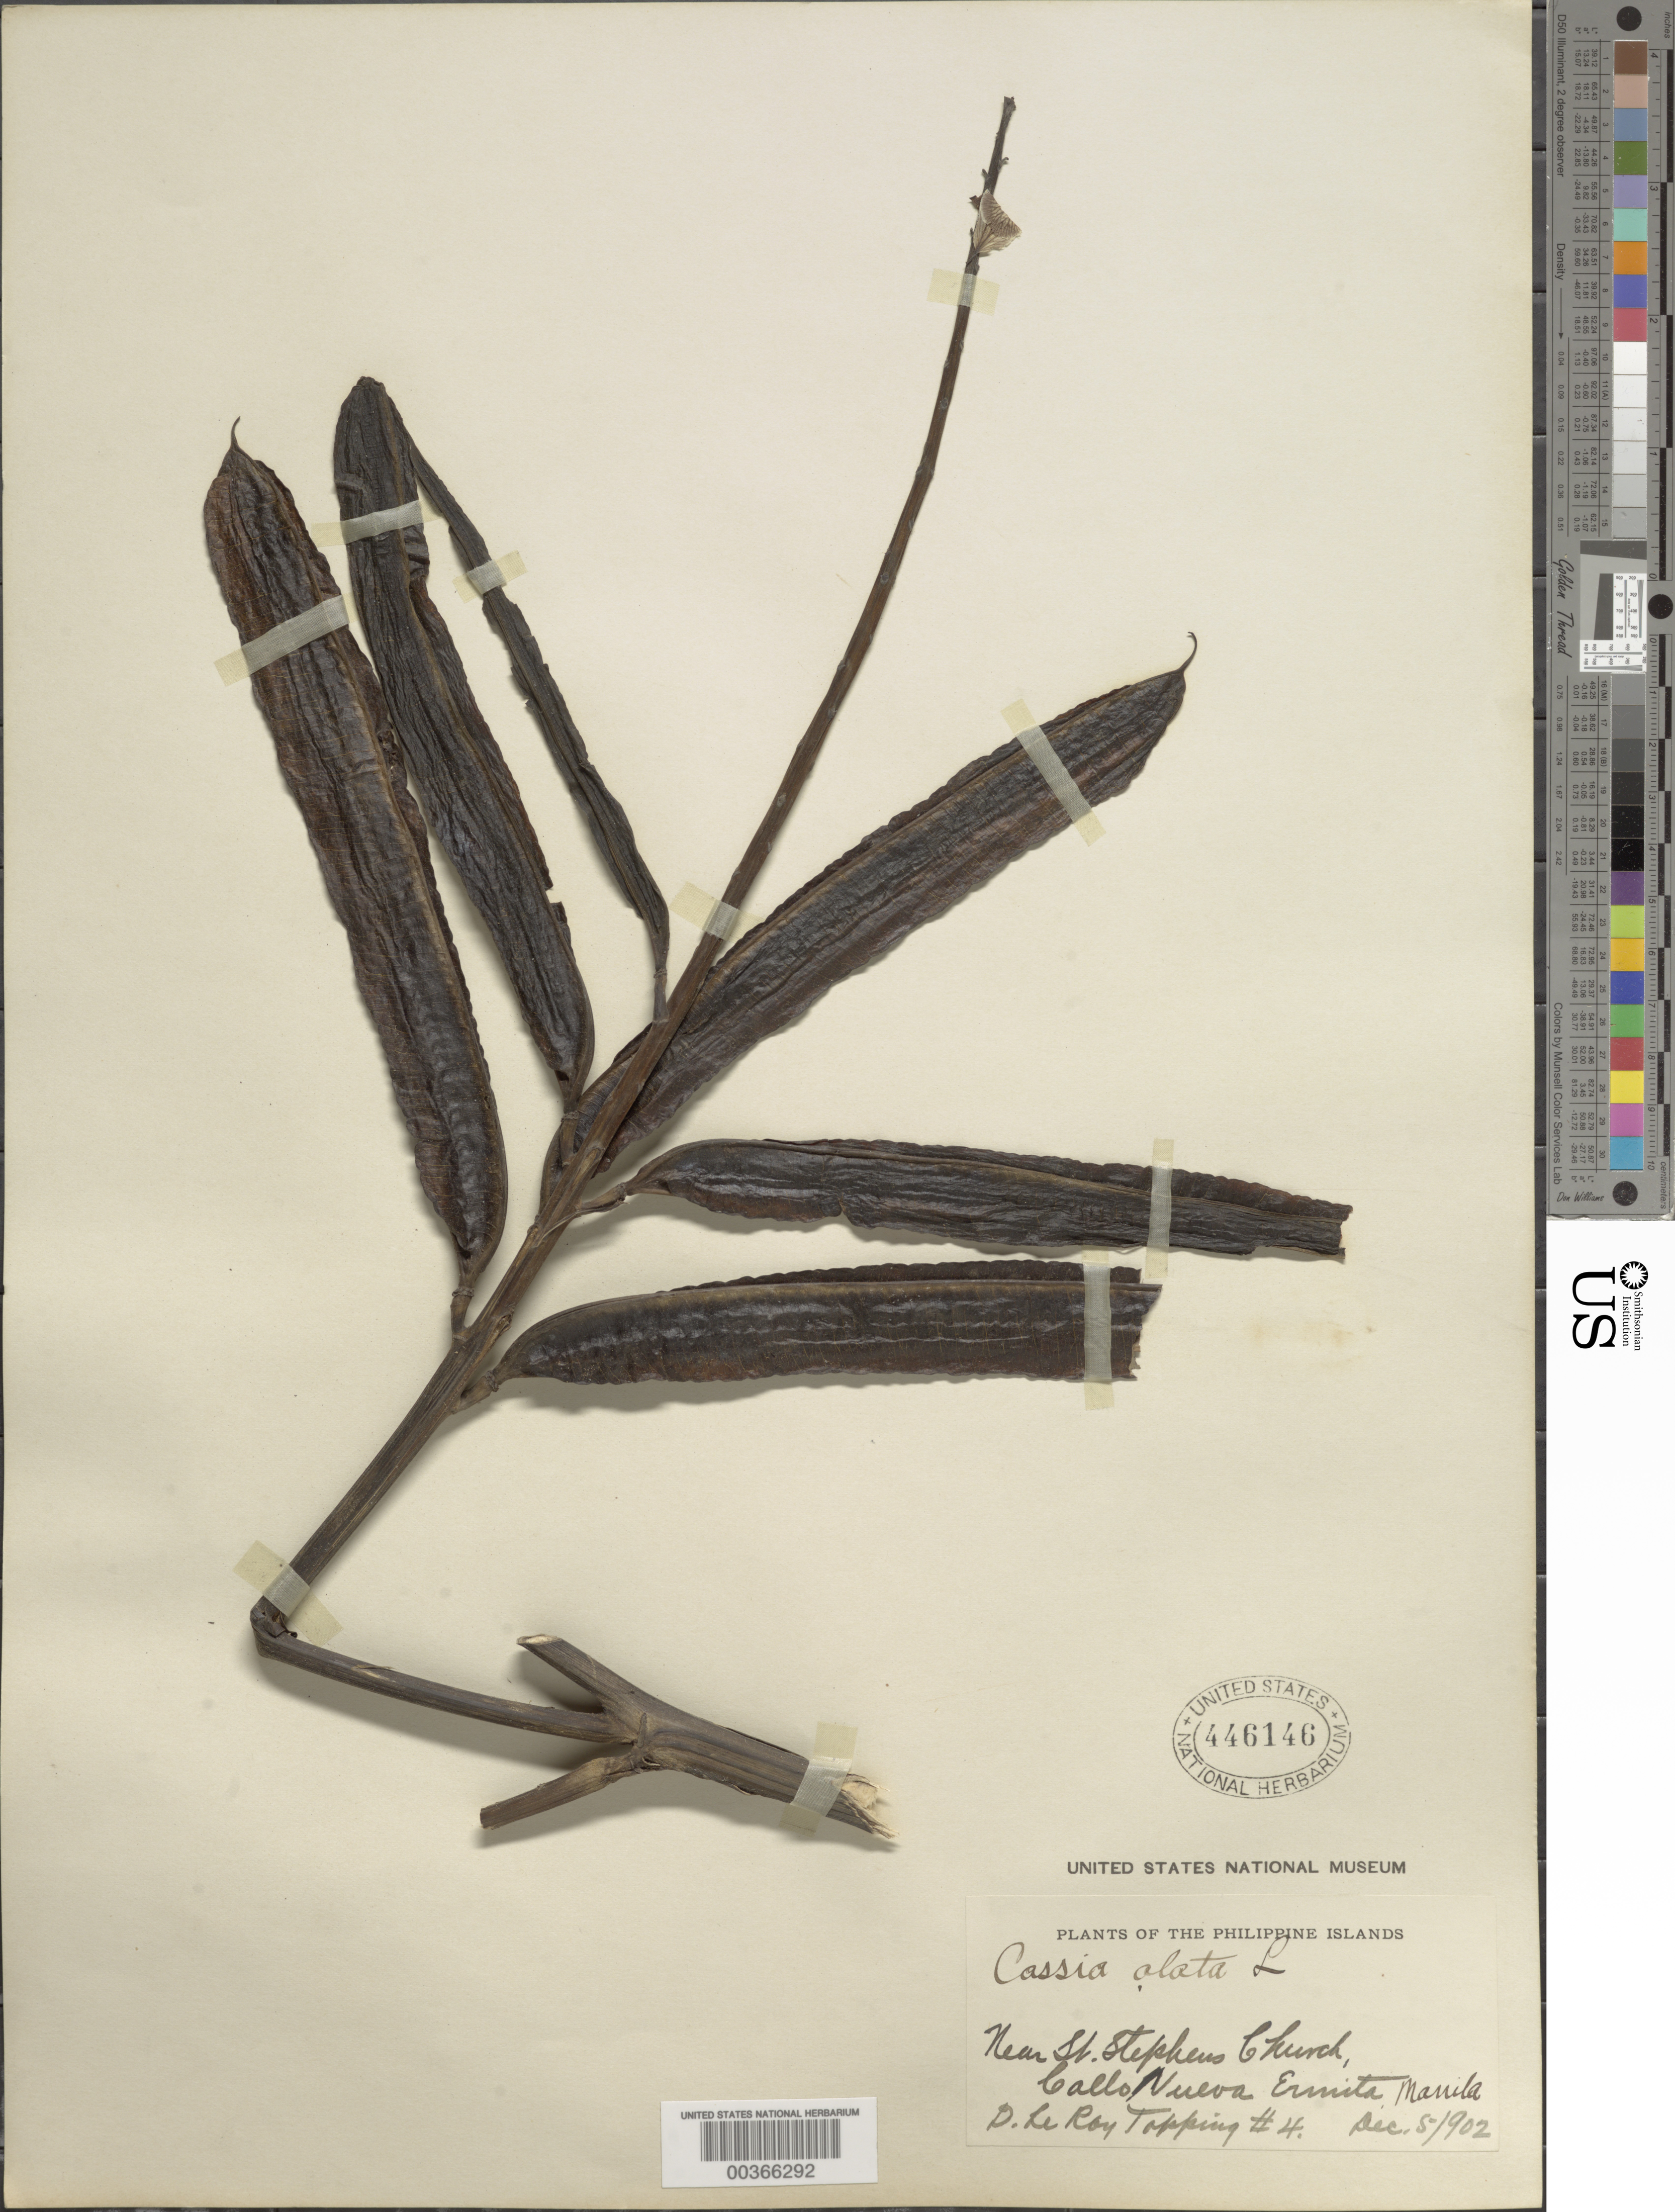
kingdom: Plantae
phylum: Tracheophyta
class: Magnoliopsida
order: Fabales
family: Fabaceae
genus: Senna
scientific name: Senna alata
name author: (L.) Roxb.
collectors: D. L. Topping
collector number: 4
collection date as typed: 05 Dec 1902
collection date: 1902-12-05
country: Philippines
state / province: National Capital Region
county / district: Manila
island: Luzon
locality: In vacant lot near st. stephens church, callo nueva ermita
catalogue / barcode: US 446146